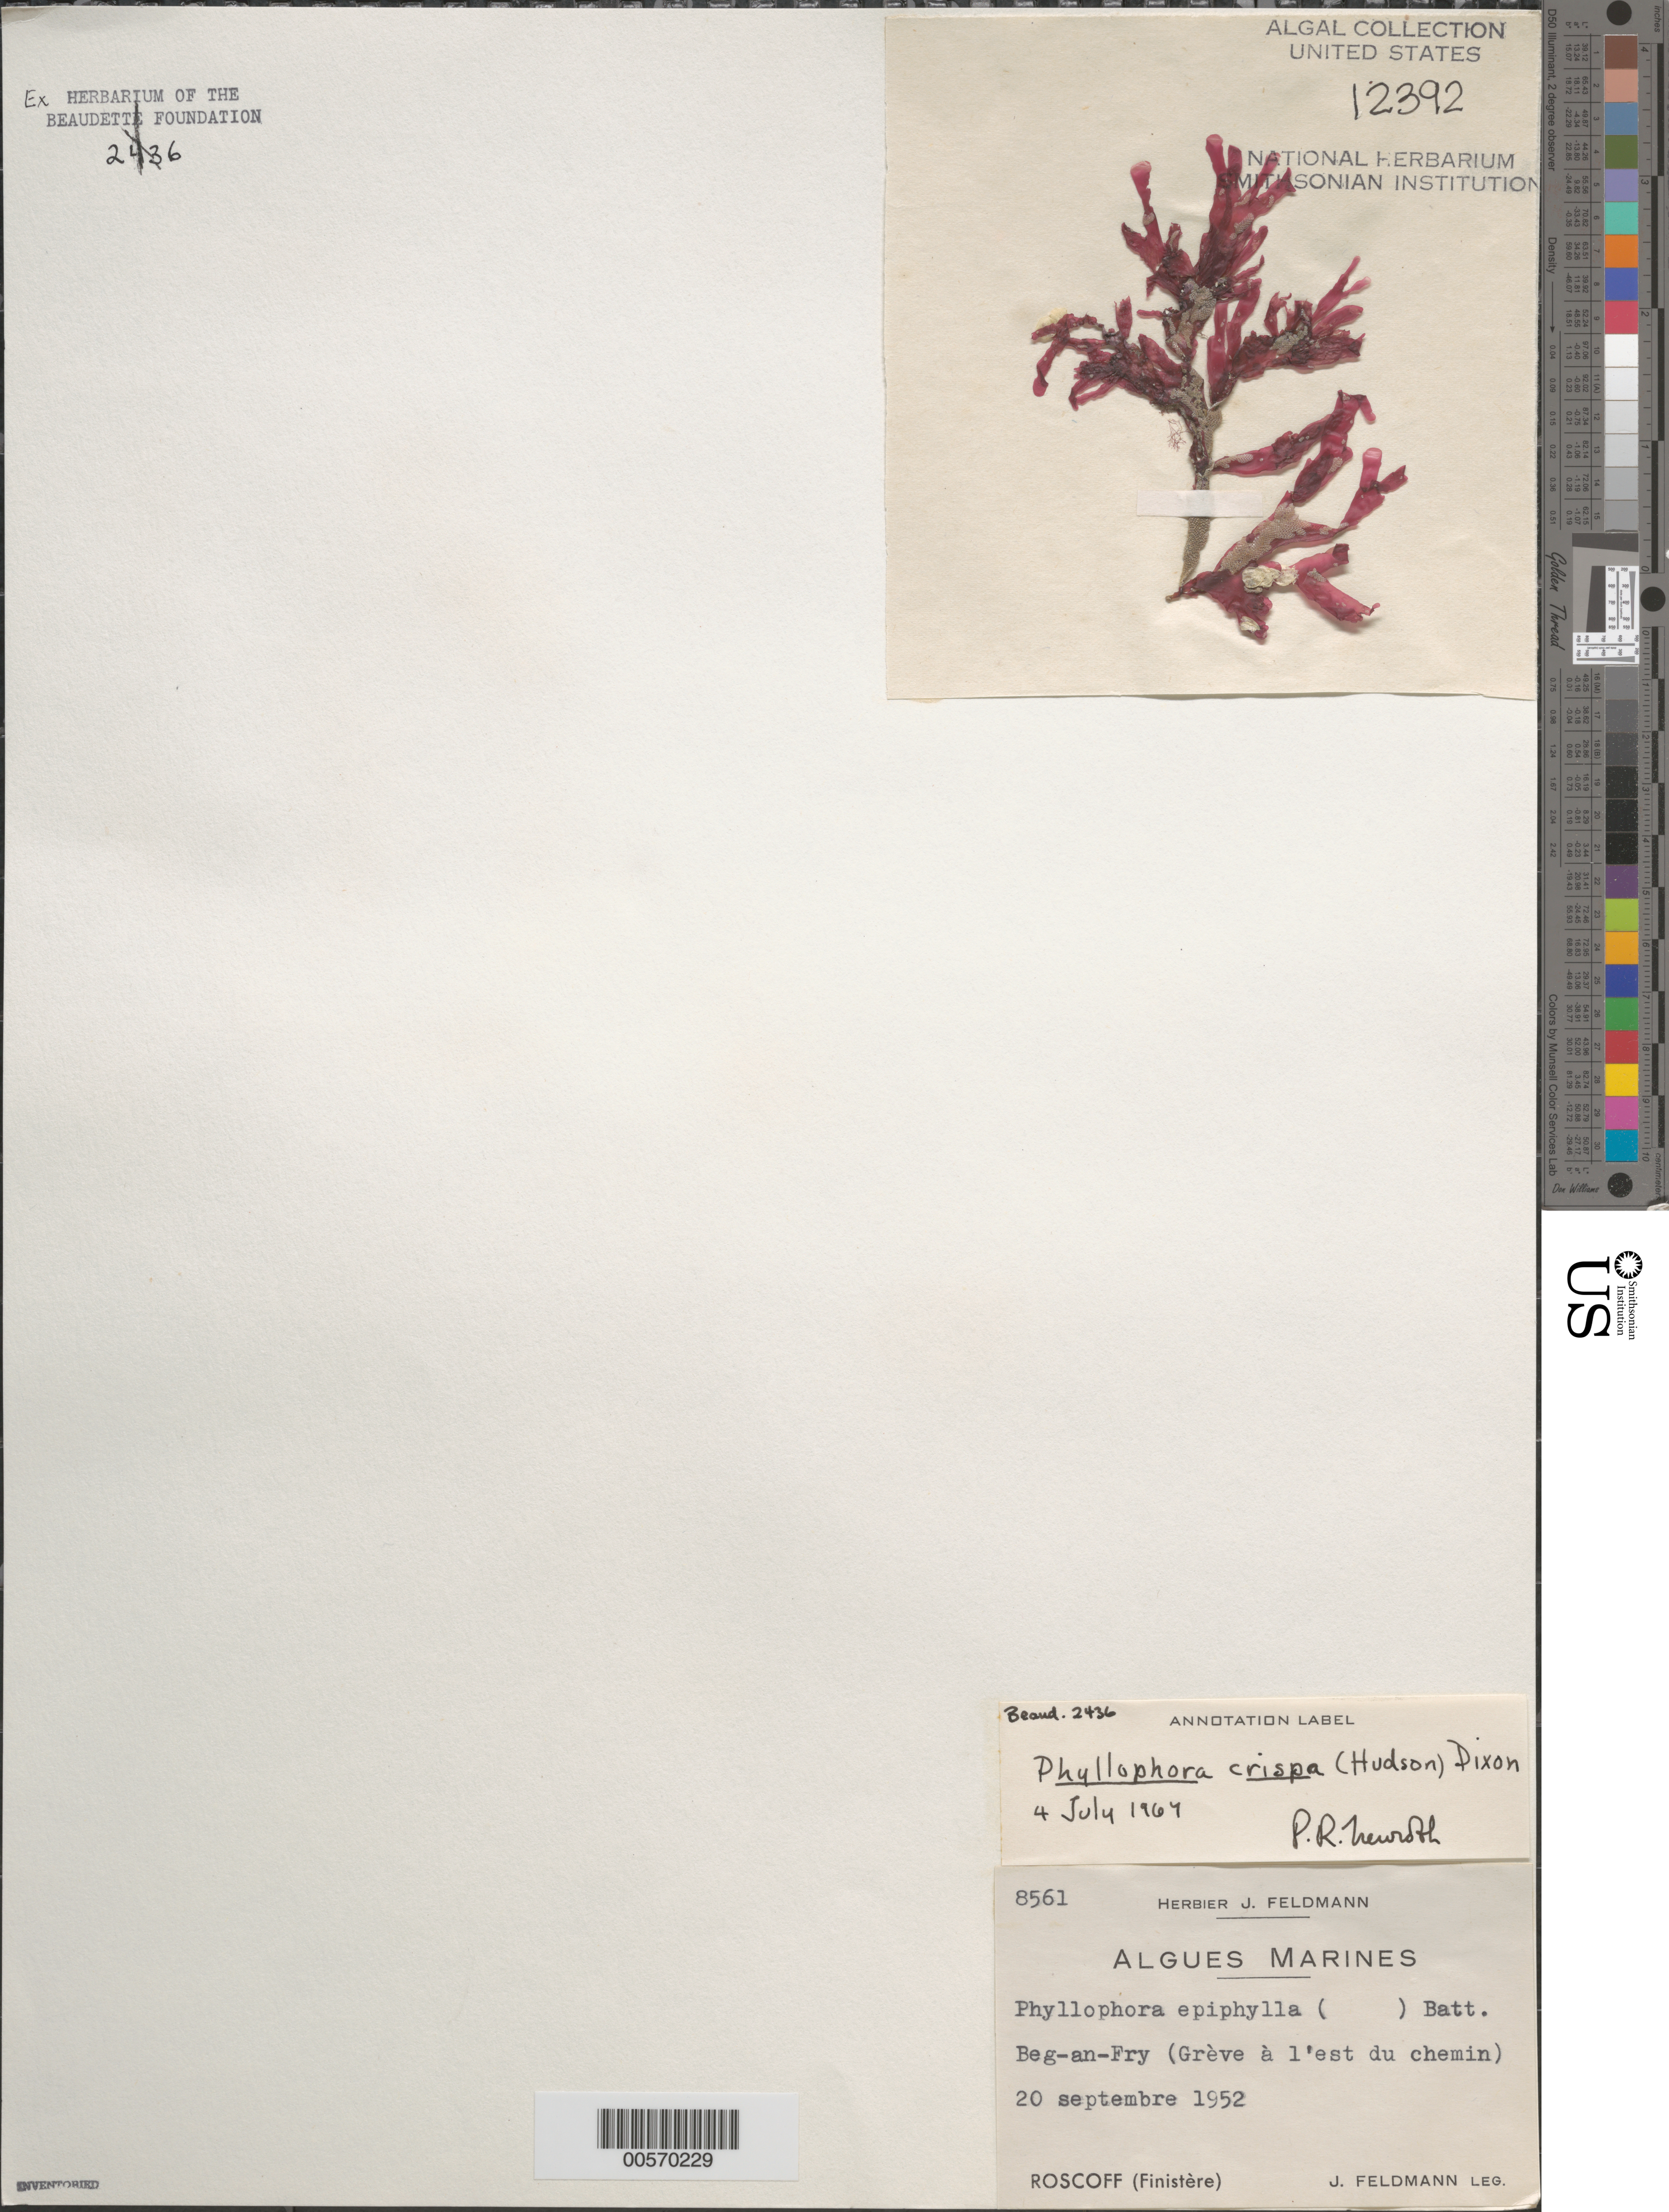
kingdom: Plantae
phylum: Rhodophyta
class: Florideophyceae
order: Gigartinales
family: Phyllophoraceae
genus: Phyllophora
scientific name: Phyllophora crispa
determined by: Newroth, P. R.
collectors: J. Feldmann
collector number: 8561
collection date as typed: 20 Sep 1952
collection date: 1952-09-20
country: France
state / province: Bretagne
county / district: Finistère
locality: Beg-an-fry, roscoff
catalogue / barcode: US 12392